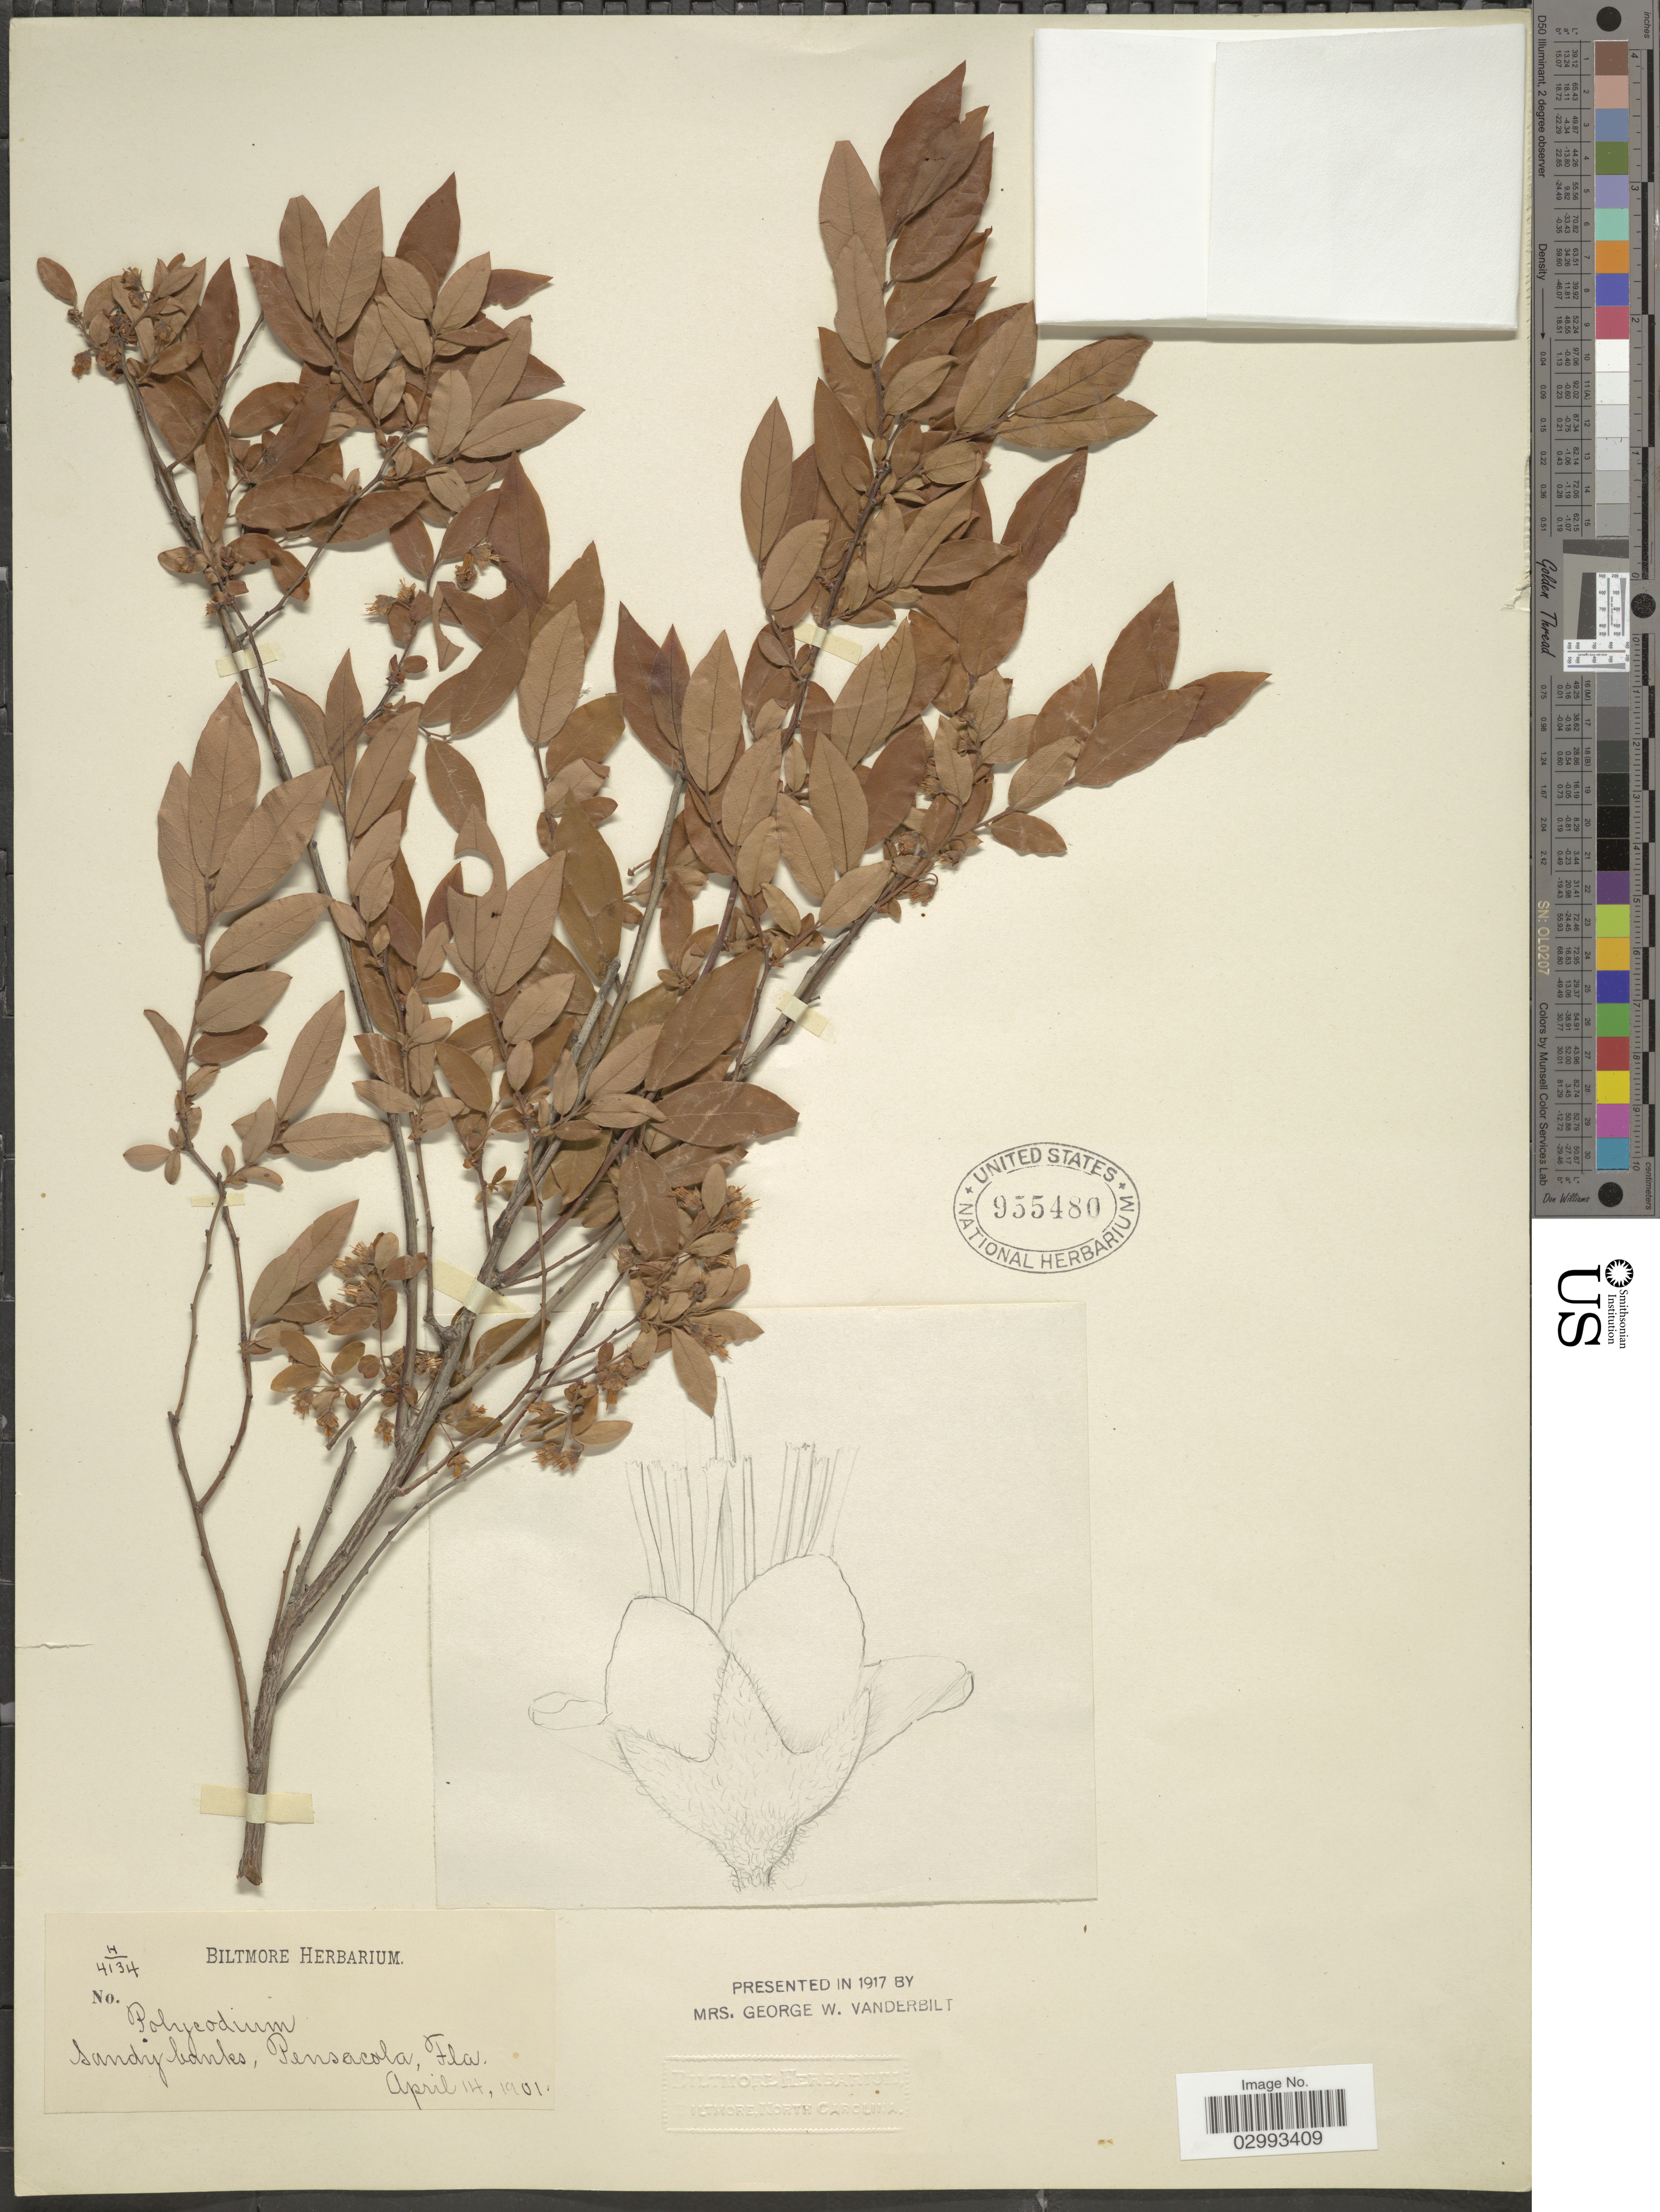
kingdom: Plantae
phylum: Tracheophyta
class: Magnoliopsida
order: Ericales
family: Ericaceae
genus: Polycodium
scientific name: Polycodium stamineum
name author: (L.) Greene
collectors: ex herb. Biltmore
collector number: H 4134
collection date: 1901-04-14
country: United States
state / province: Florida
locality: Pensacola.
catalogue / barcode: US 955480